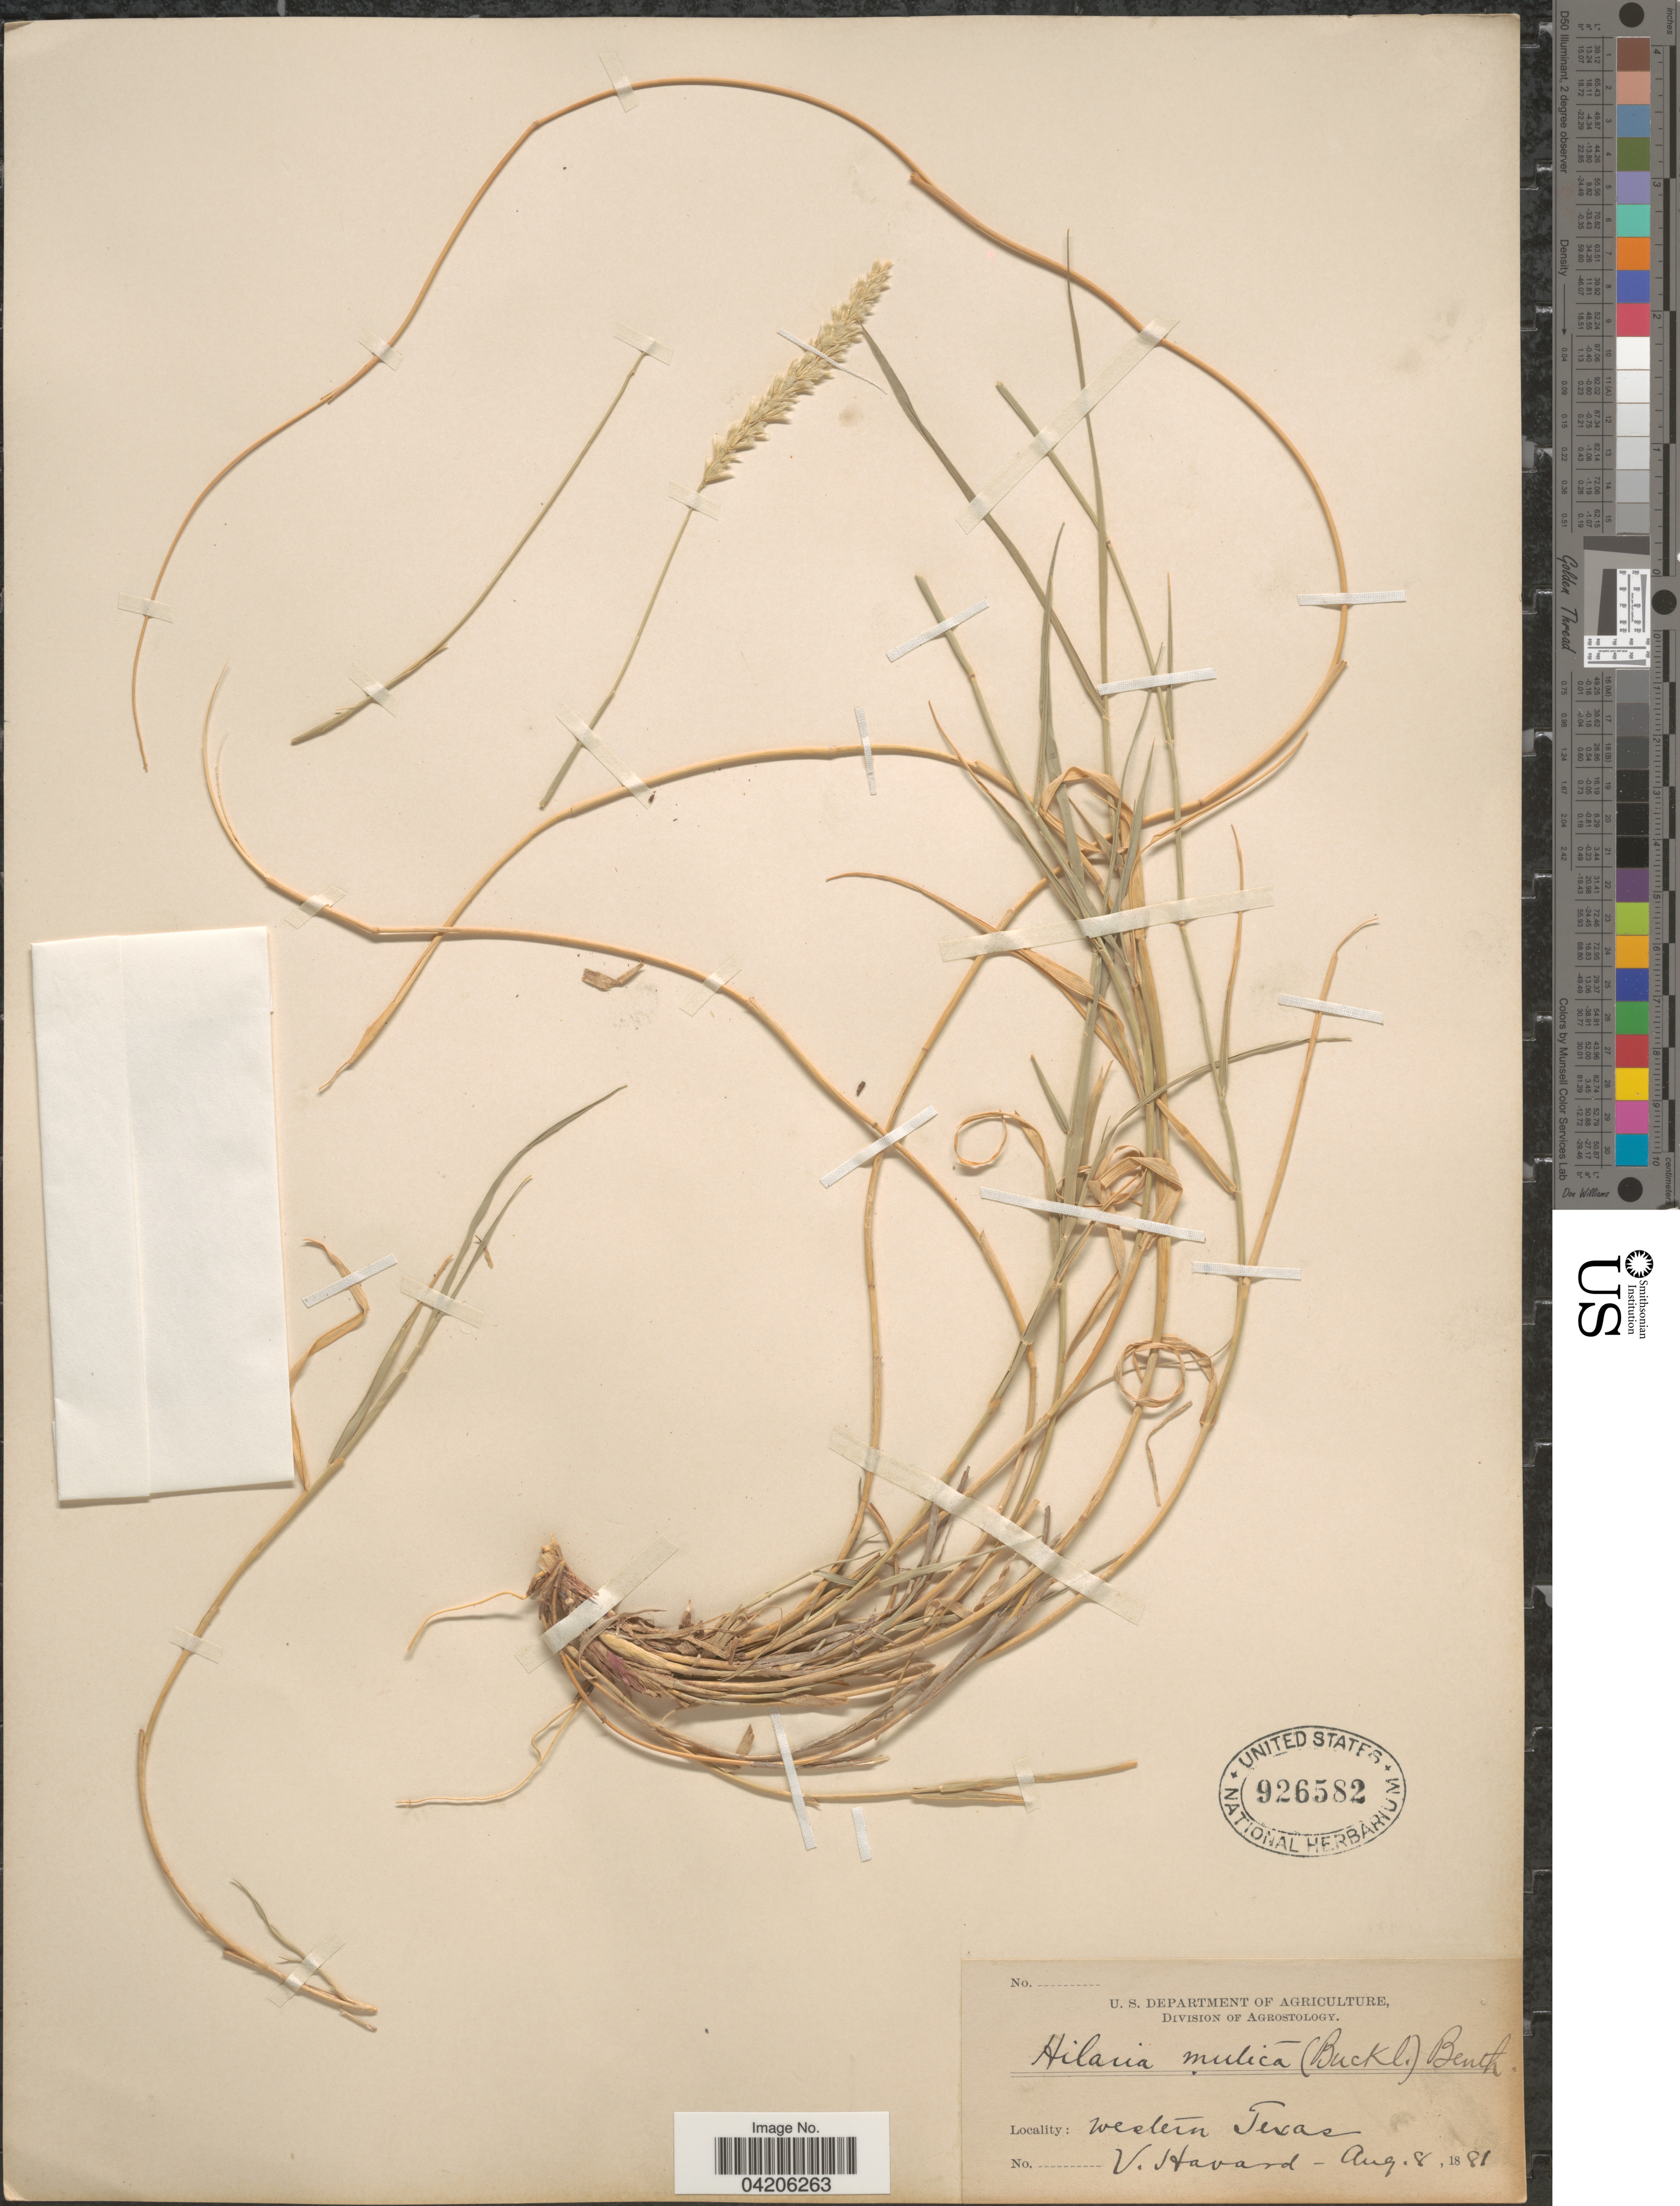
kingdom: Plantae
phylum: Tracheophyta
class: Liliopsida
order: Poales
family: Poaceae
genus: Hilaria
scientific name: Hilaria mutica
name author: (Buckley) Benth.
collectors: V. Havard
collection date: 1881-08-08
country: United States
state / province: Texas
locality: Western Texas.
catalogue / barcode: US 926582